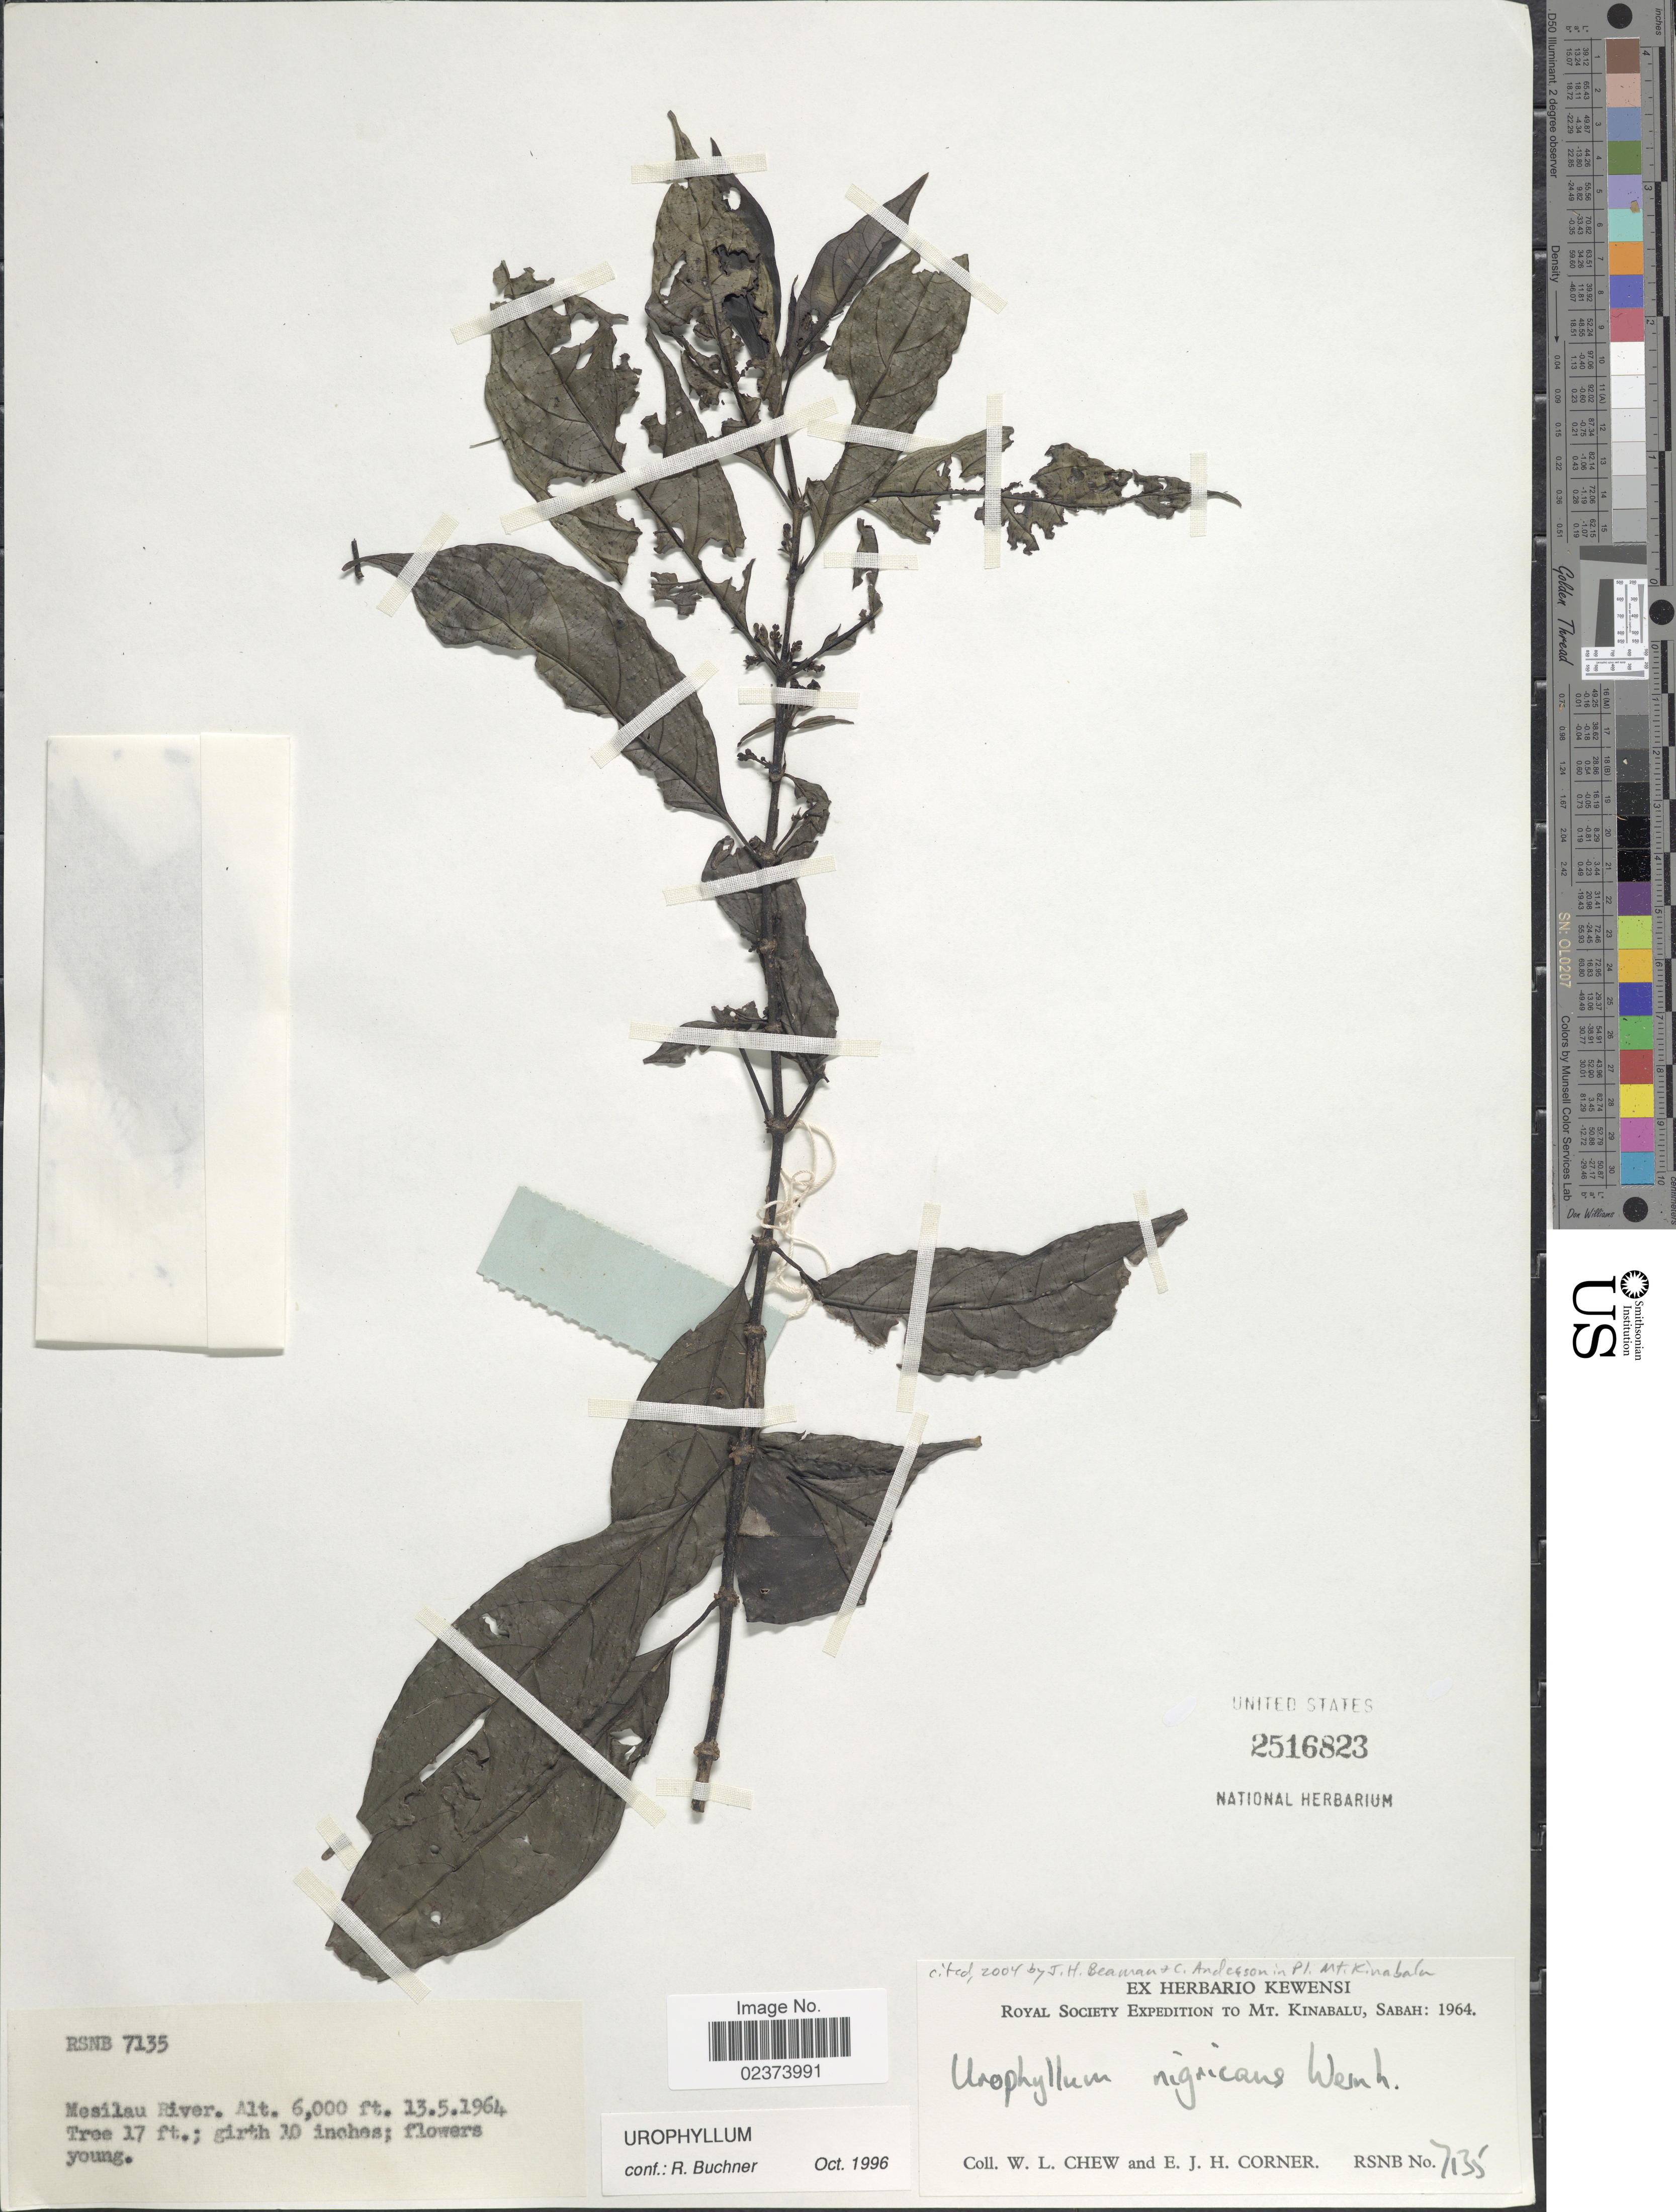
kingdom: Plantae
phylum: Tracheophyta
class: Magnoliopsida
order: Gentianales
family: Rubiaceae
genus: Urophyllum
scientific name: Urophyllum nigricans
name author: Wernham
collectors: W. Chew & E. Corner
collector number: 7135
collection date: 1964-05-13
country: Malaysia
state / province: Sabah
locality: Mt. Kinabalu, Mesilau River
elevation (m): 1829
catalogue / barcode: US 2516823